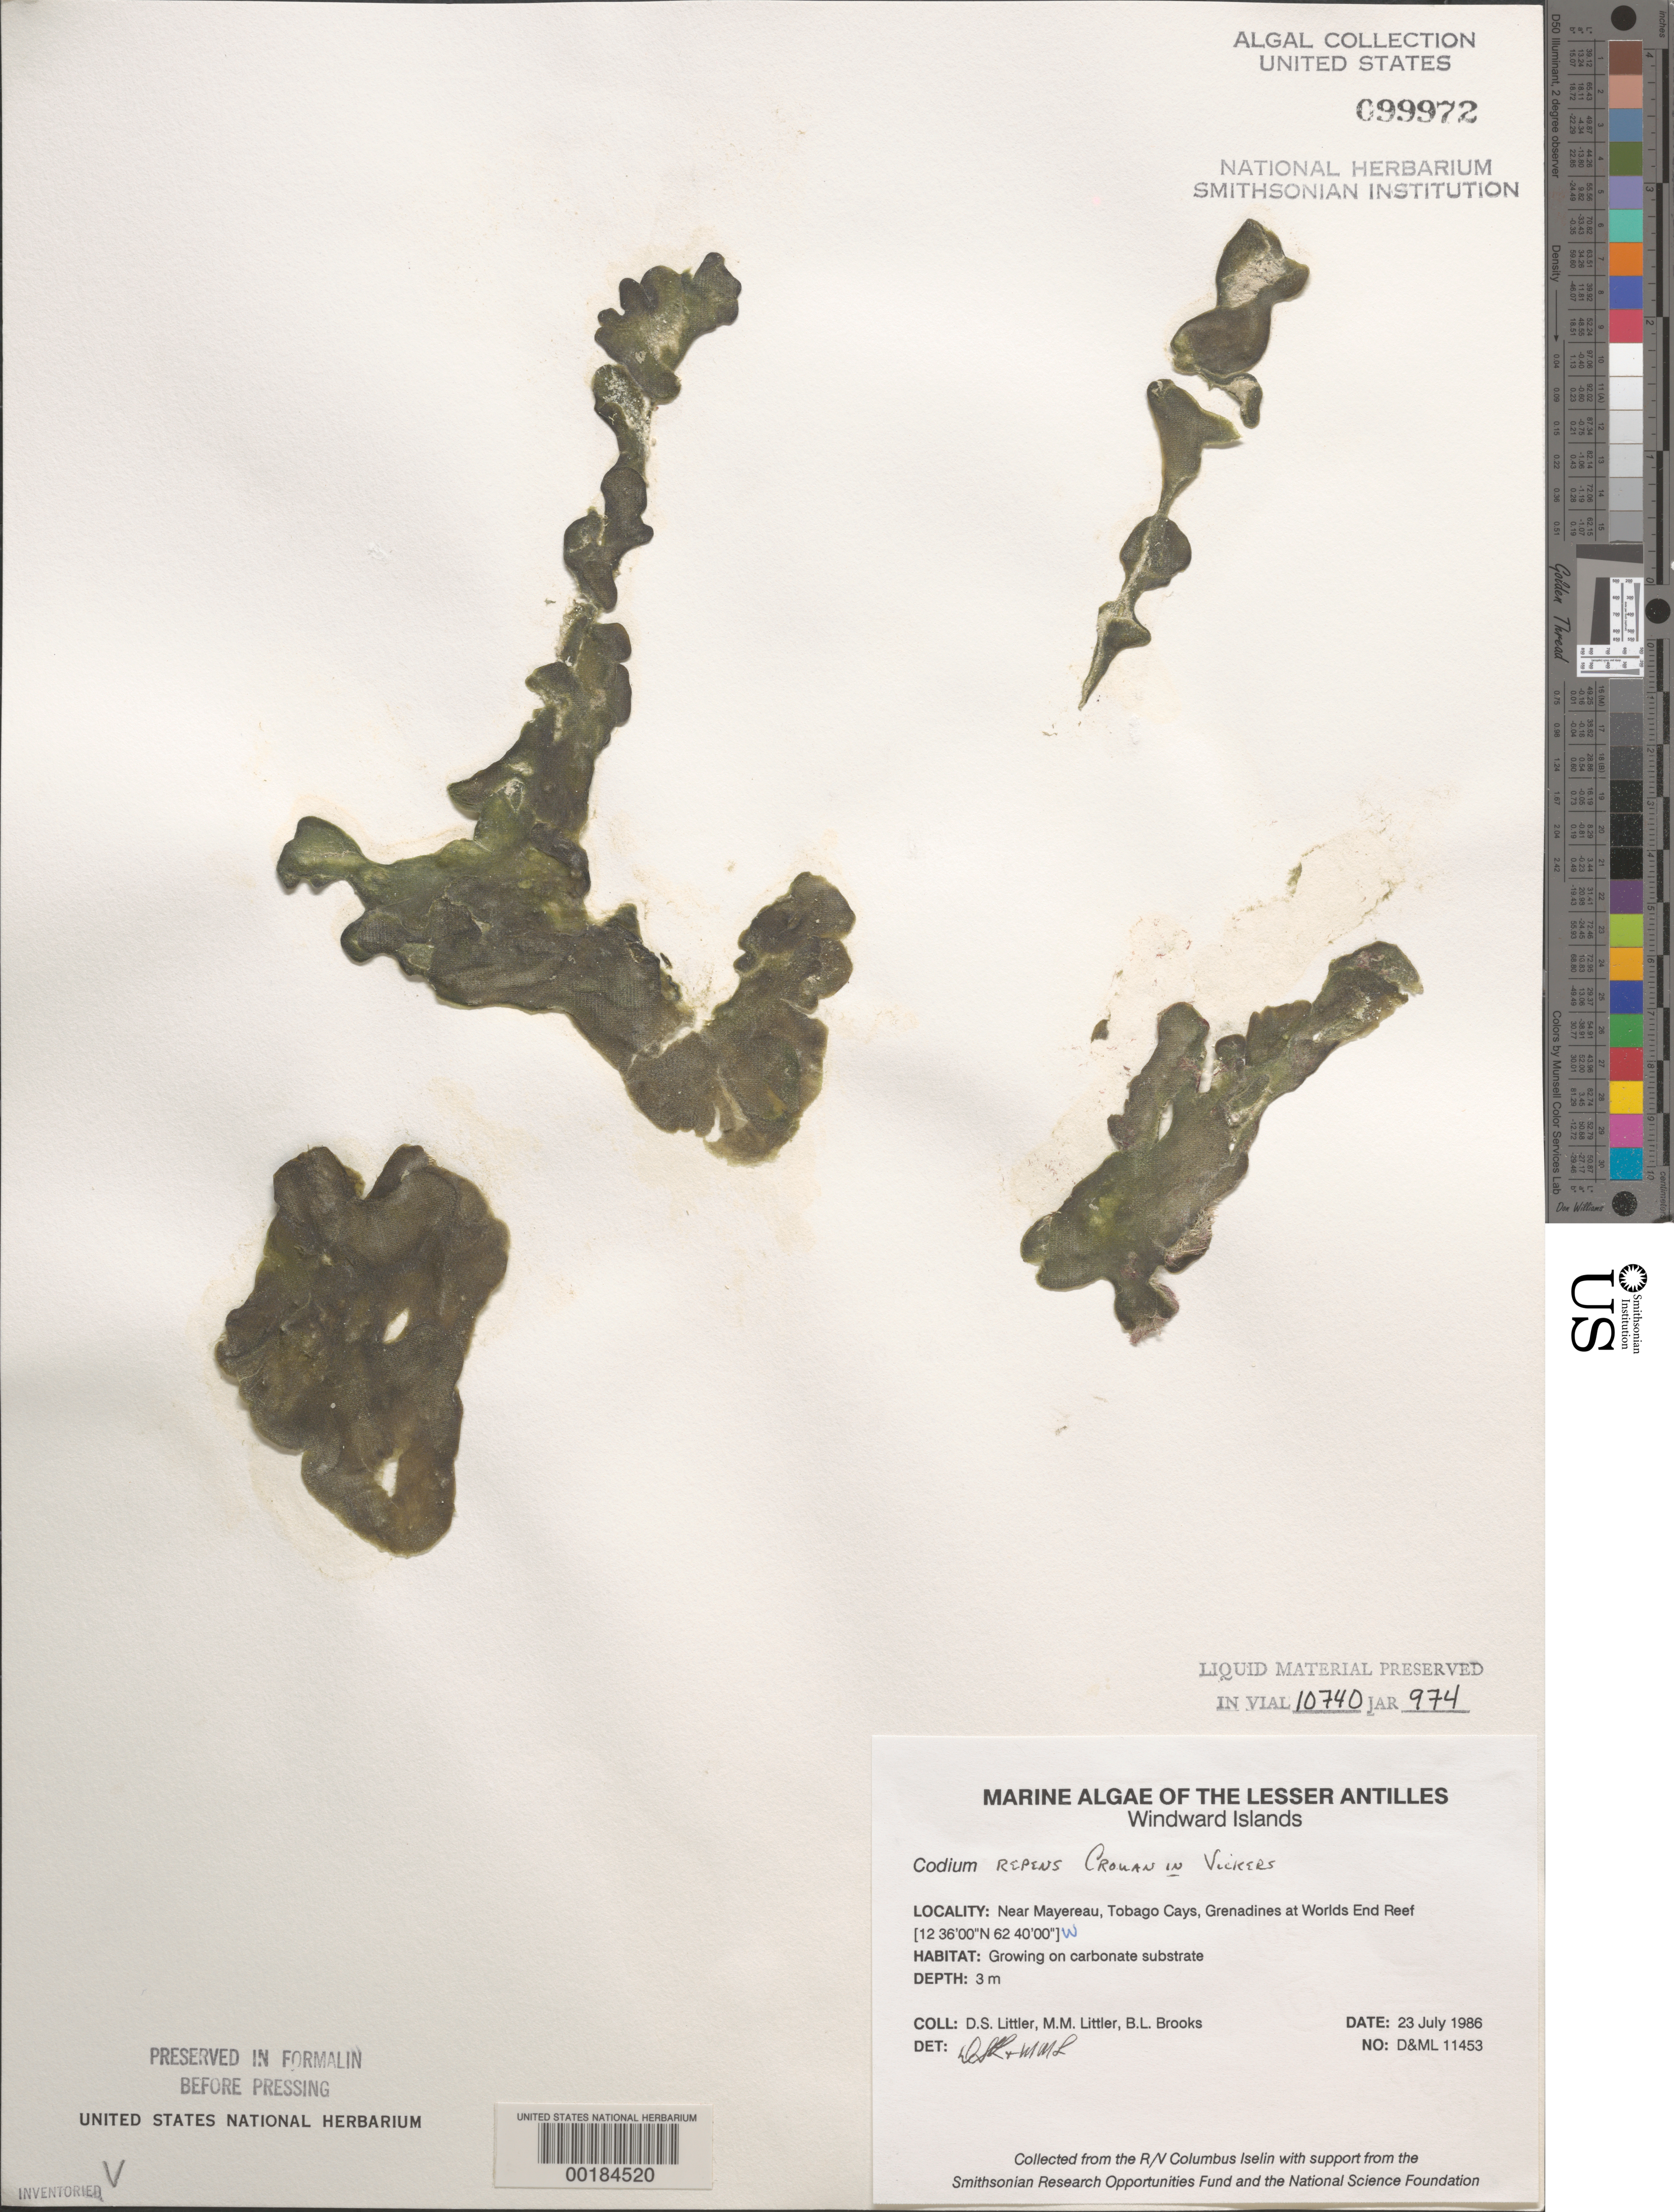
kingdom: Plantae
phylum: Chlorophyta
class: Ulvophyceae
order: Bryopsidales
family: Codiaceae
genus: Codium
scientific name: Codium repens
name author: P. Crouan & H. Crouan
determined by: Littler, D. S.; Littler, M. M.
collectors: D. S. Littler, M. M. Littler & B. Brooks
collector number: D&ML 11453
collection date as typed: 23 Jul 1986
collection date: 1986-07-23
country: St. Vincent - Grenadines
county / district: Grenadines Parish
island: Mayreau [Mayereau]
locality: Worlds End Reef, near Mayreau (Mayereau)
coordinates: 12 36' 00" N, 62 40' 00" W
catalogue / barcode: US 99972